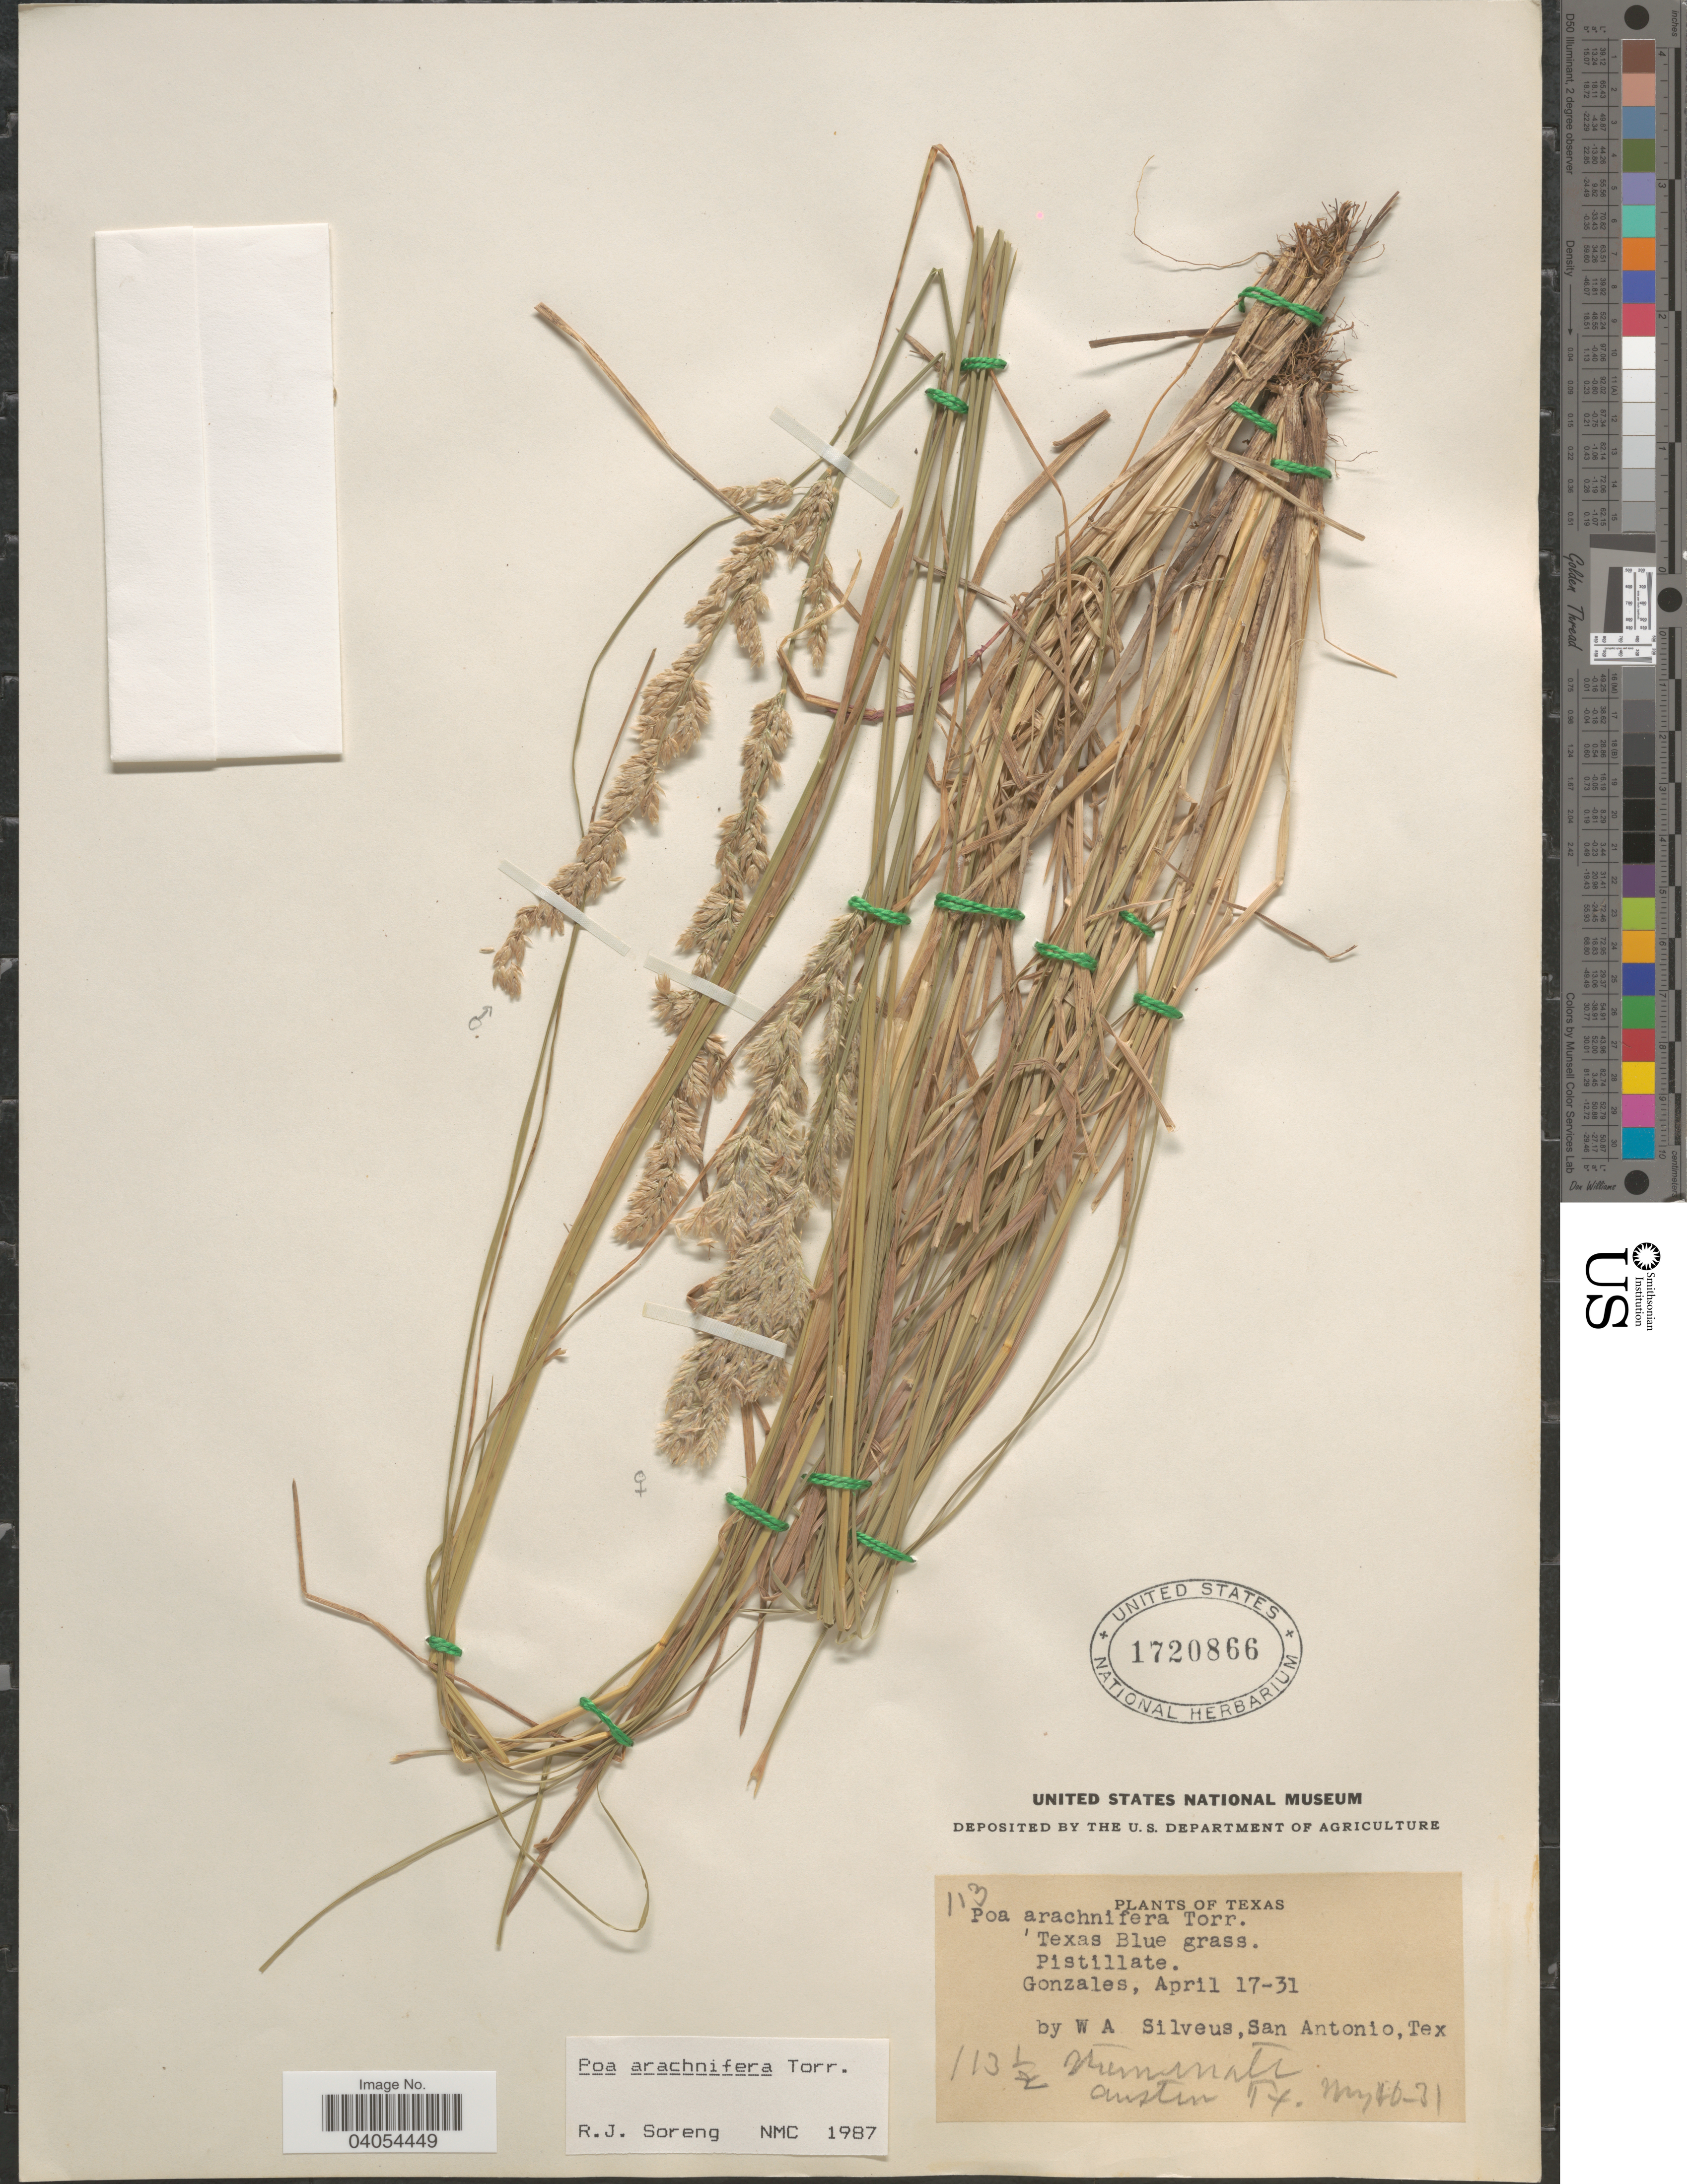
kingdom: Plantae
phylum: Tracheophyta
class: Liliopsida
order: Poales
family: Poaceae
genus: Poa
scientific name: Poa arachnifera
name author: Torr.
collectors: W. Silveus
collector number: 113½?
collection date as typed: Transcribed d/m/y: 17/4/31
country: United States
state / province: Texas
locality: Gonzales.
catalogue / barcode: US 1720866